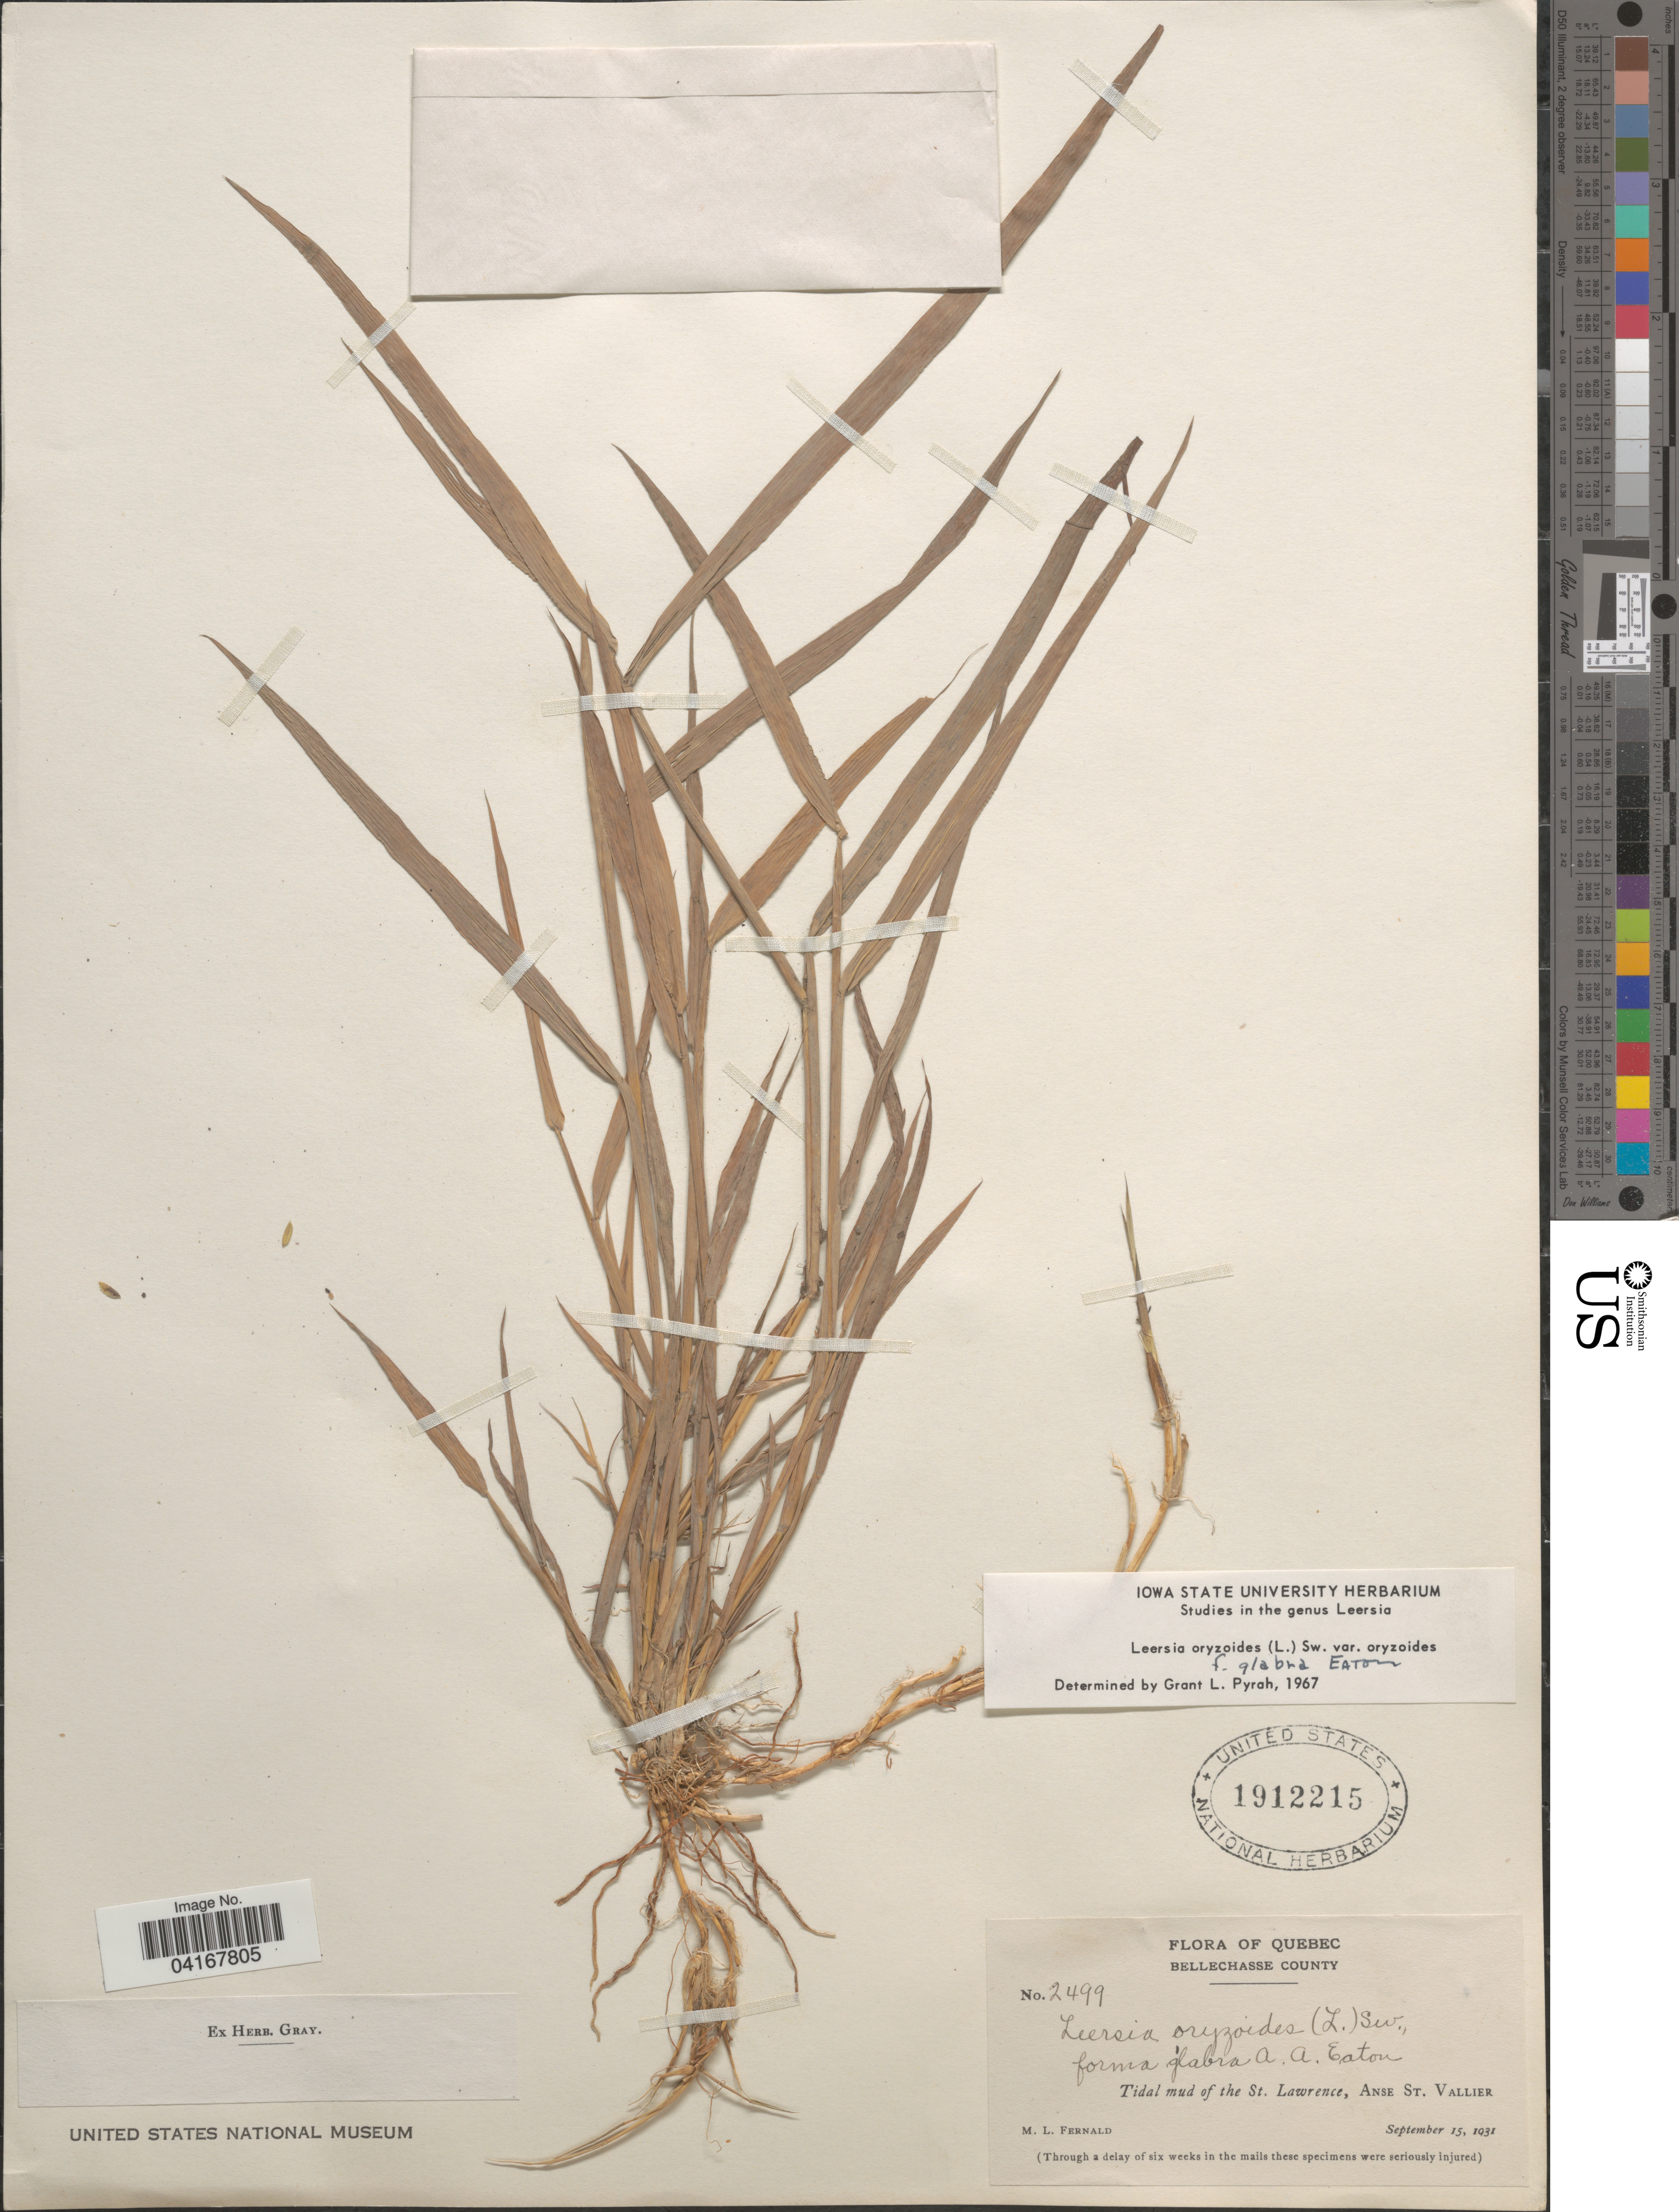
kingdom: Plantae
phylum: Tracheophyta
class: Liliopsida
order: Poales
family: Poaceae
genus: Leersia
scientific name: Leersia oryzoides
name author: (L.) Sw.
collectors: M. L. Fernald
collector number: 2499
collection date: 1931-09-15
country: Canada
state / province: Quebec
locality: Bellechasse County. Tidal mud of the St. Lawrence, Anse St. Vallier.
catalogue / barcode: US 1912215